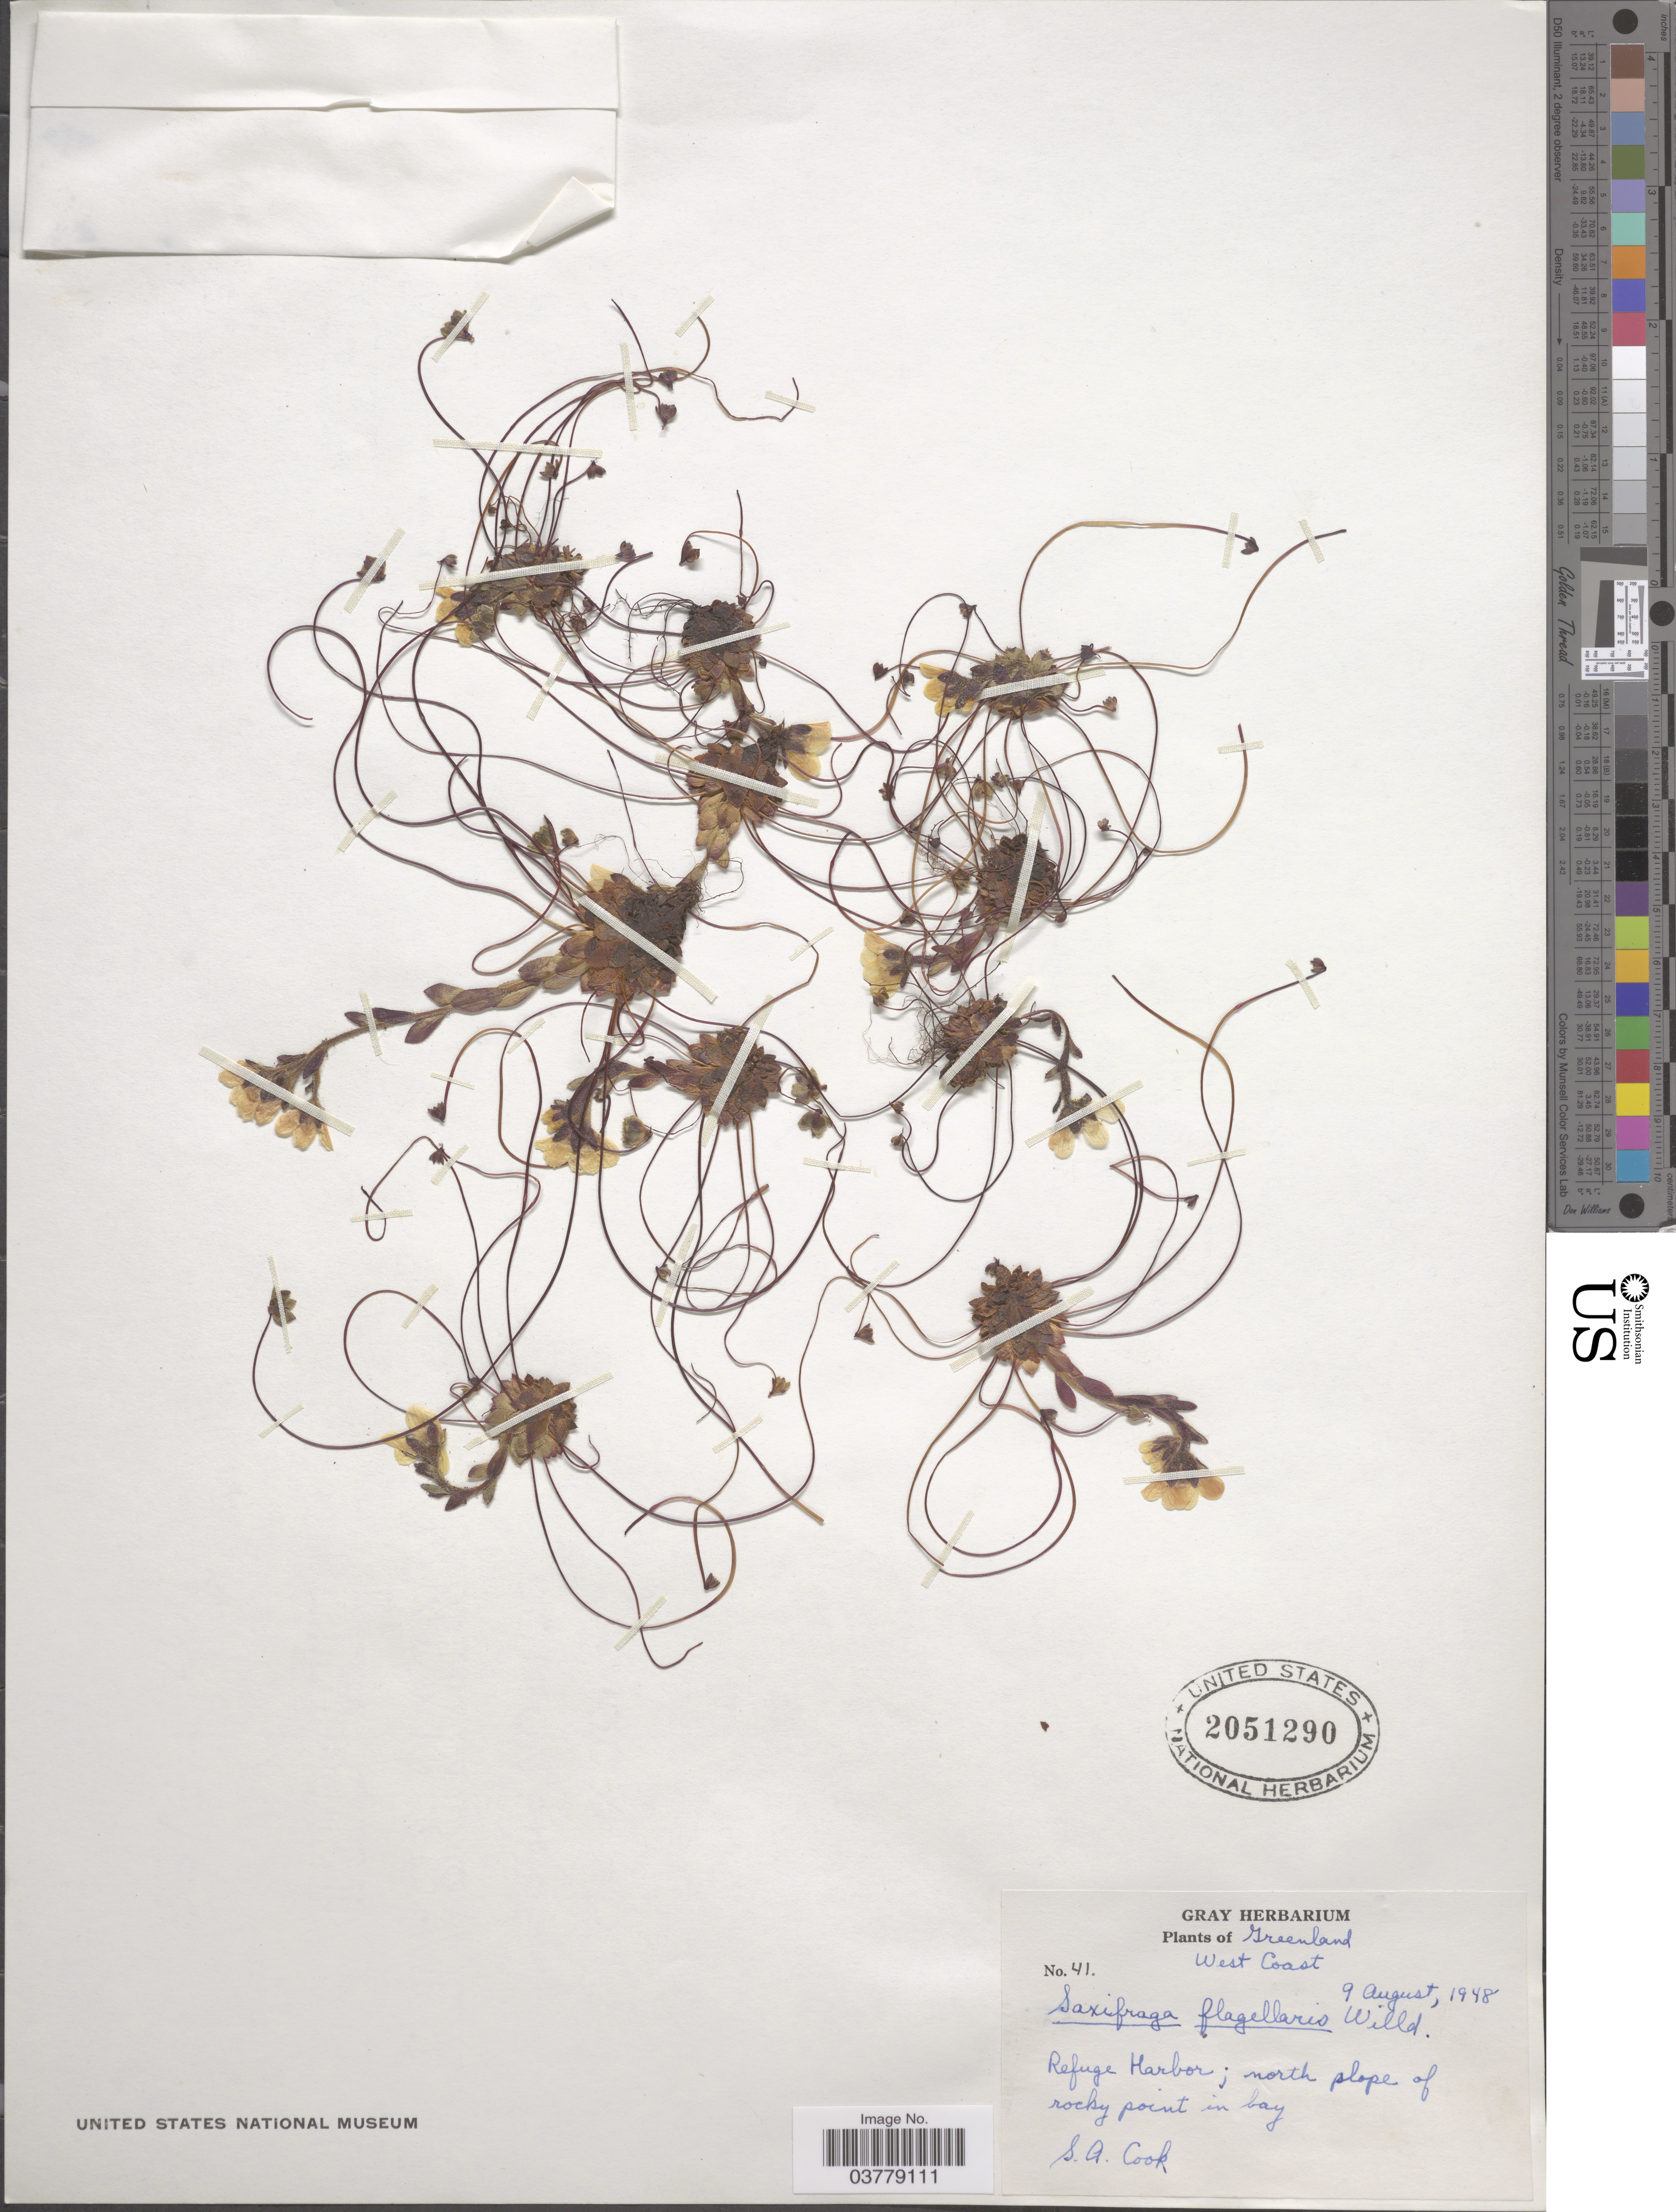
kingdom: Plantae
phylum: Tracheophyta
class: Magnoliopsida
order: Saxifragales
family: Saxifragaceae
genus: Saxifraga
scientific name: Saxifraga flagellaris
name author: Willd. ex Sternb.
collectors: S. A. Cook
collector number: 41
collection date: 1948-08-09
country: Greenland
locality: West Coast. Refuge Harbor; north slope of rocky point in bay.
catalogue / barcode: US 2051290